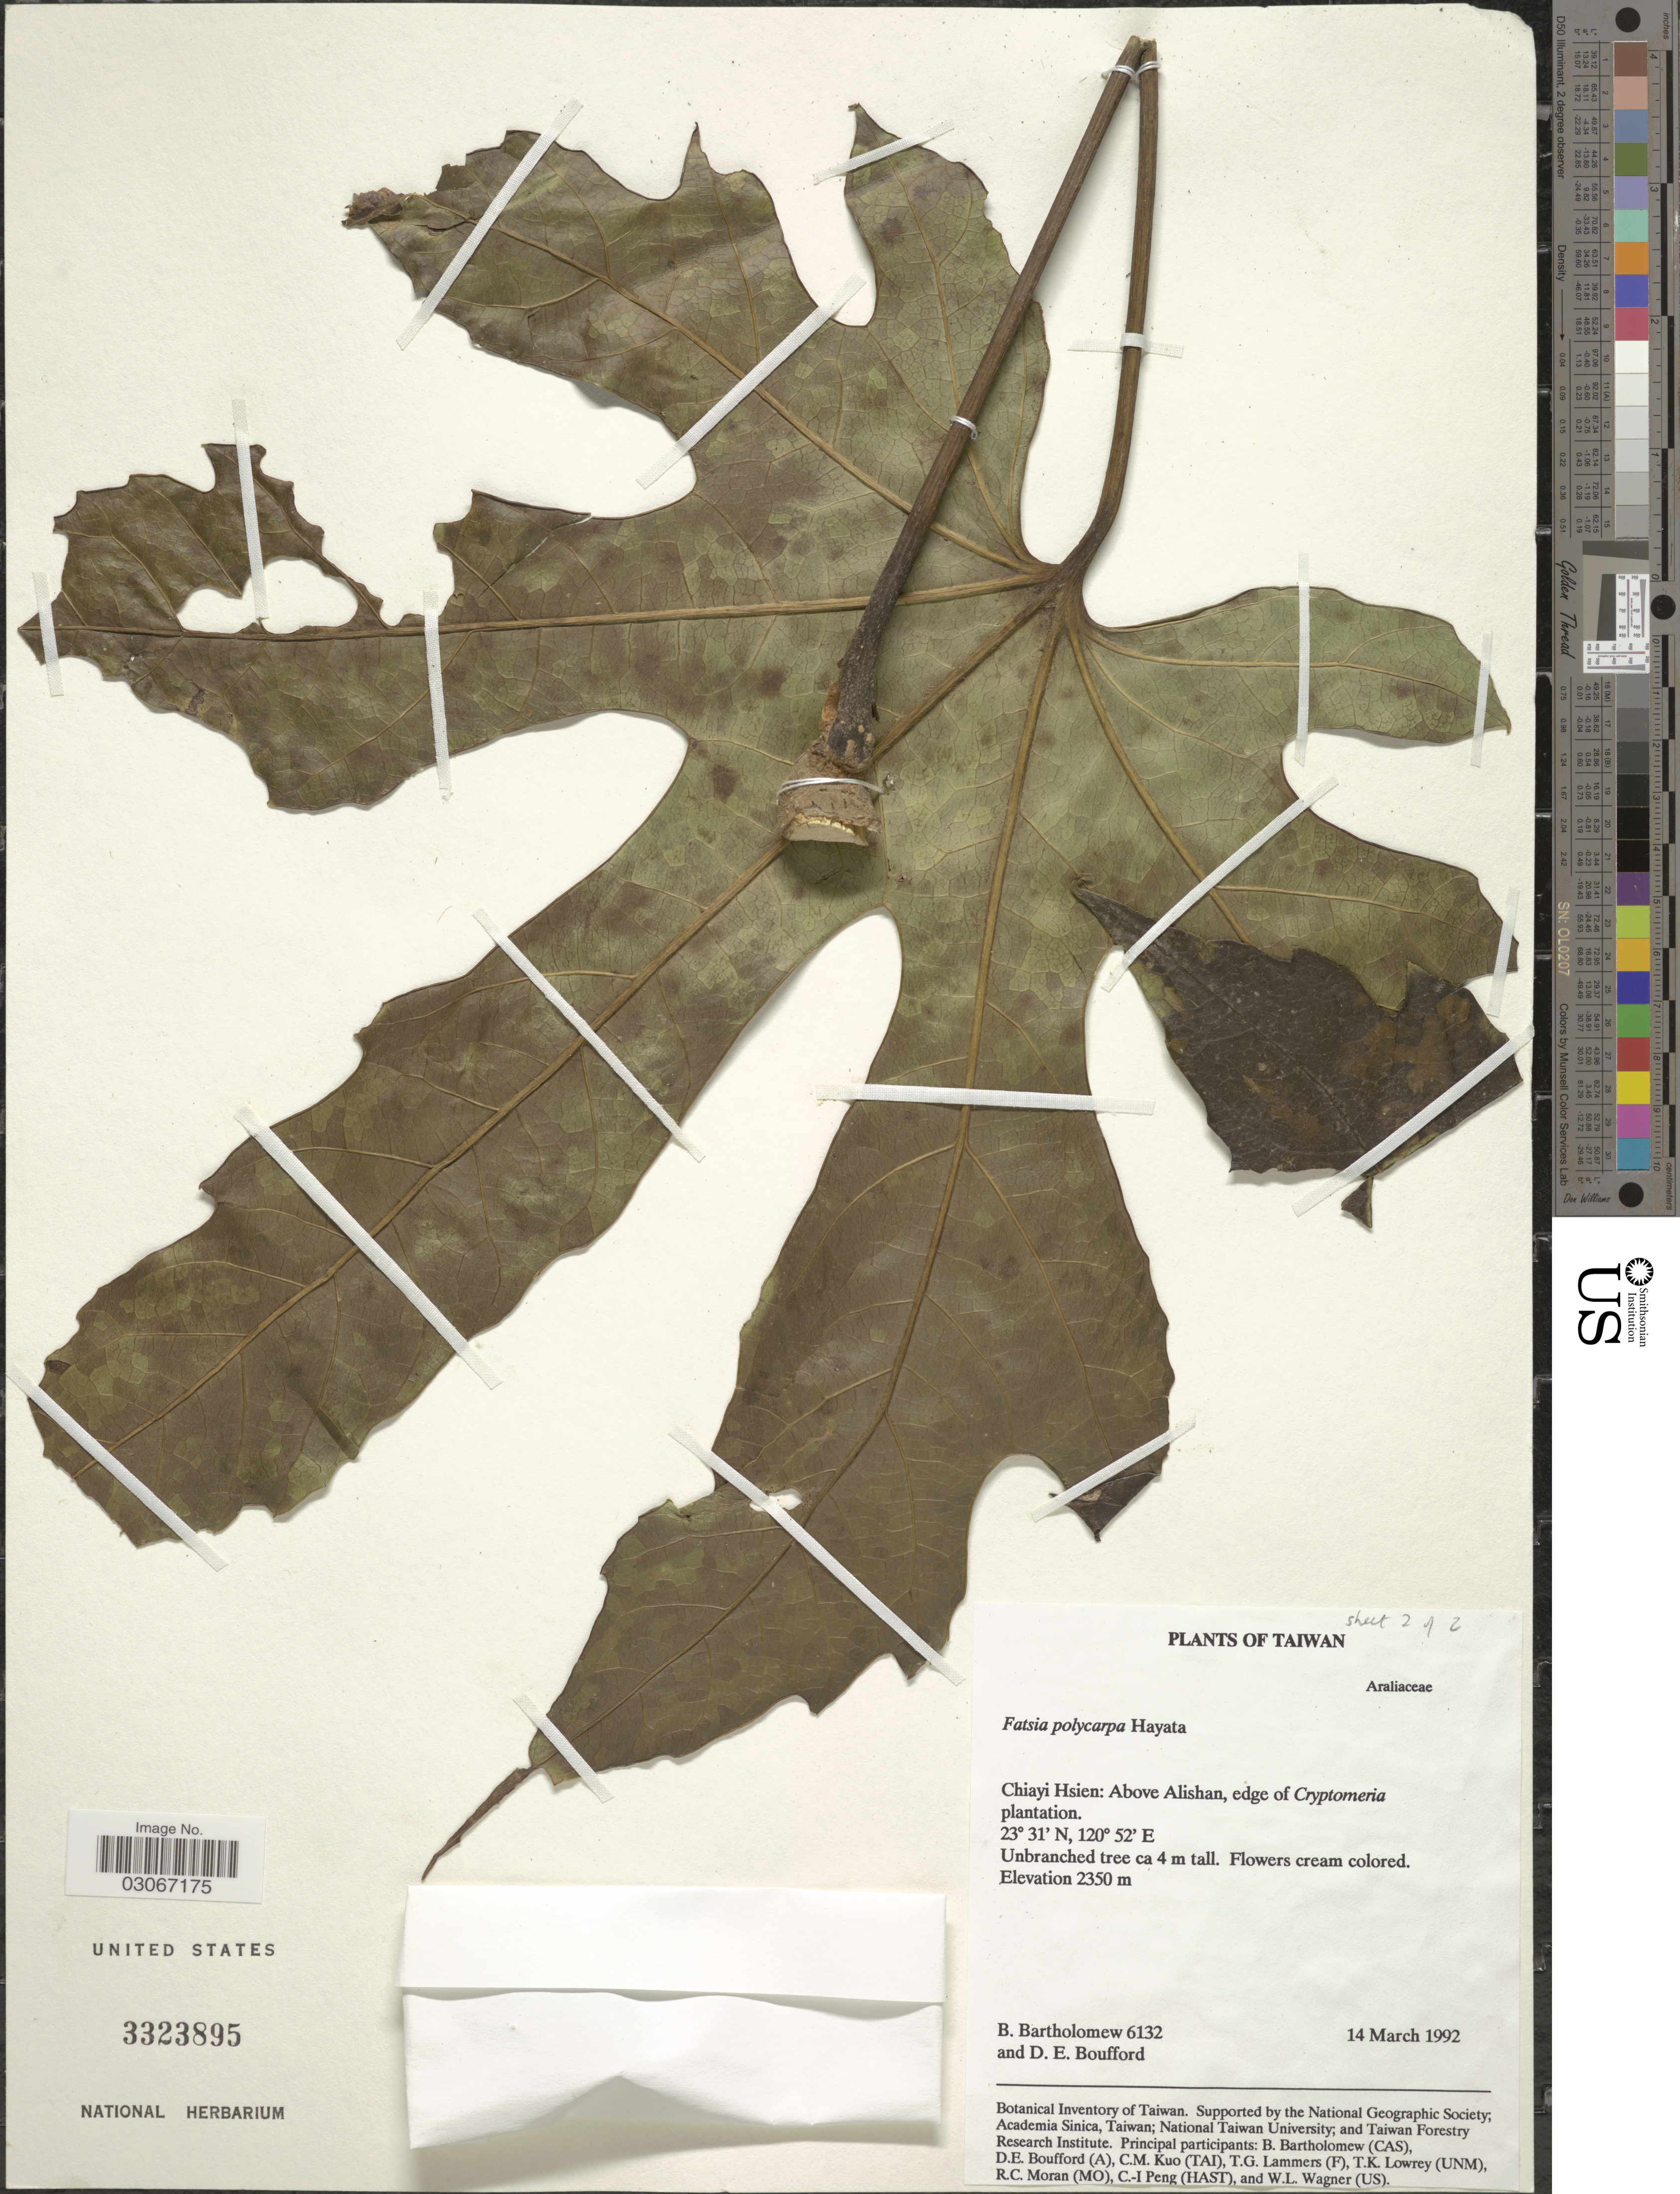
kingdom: Plantae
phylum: Tracheophyta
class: Magnoliopsida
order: Apiales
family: Araliaceae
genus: Fatsia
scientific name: Fatsia polycarpa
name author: Hayata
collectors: B. Bartholomew & D. E. Boufford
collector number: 6132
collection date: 1992-03-14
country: Taiwan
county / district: Chiayi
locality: Chiayi Hsien: Above Alishan, edge of Cryptomeria plantation.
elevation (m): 2350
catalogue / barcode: US 3323895